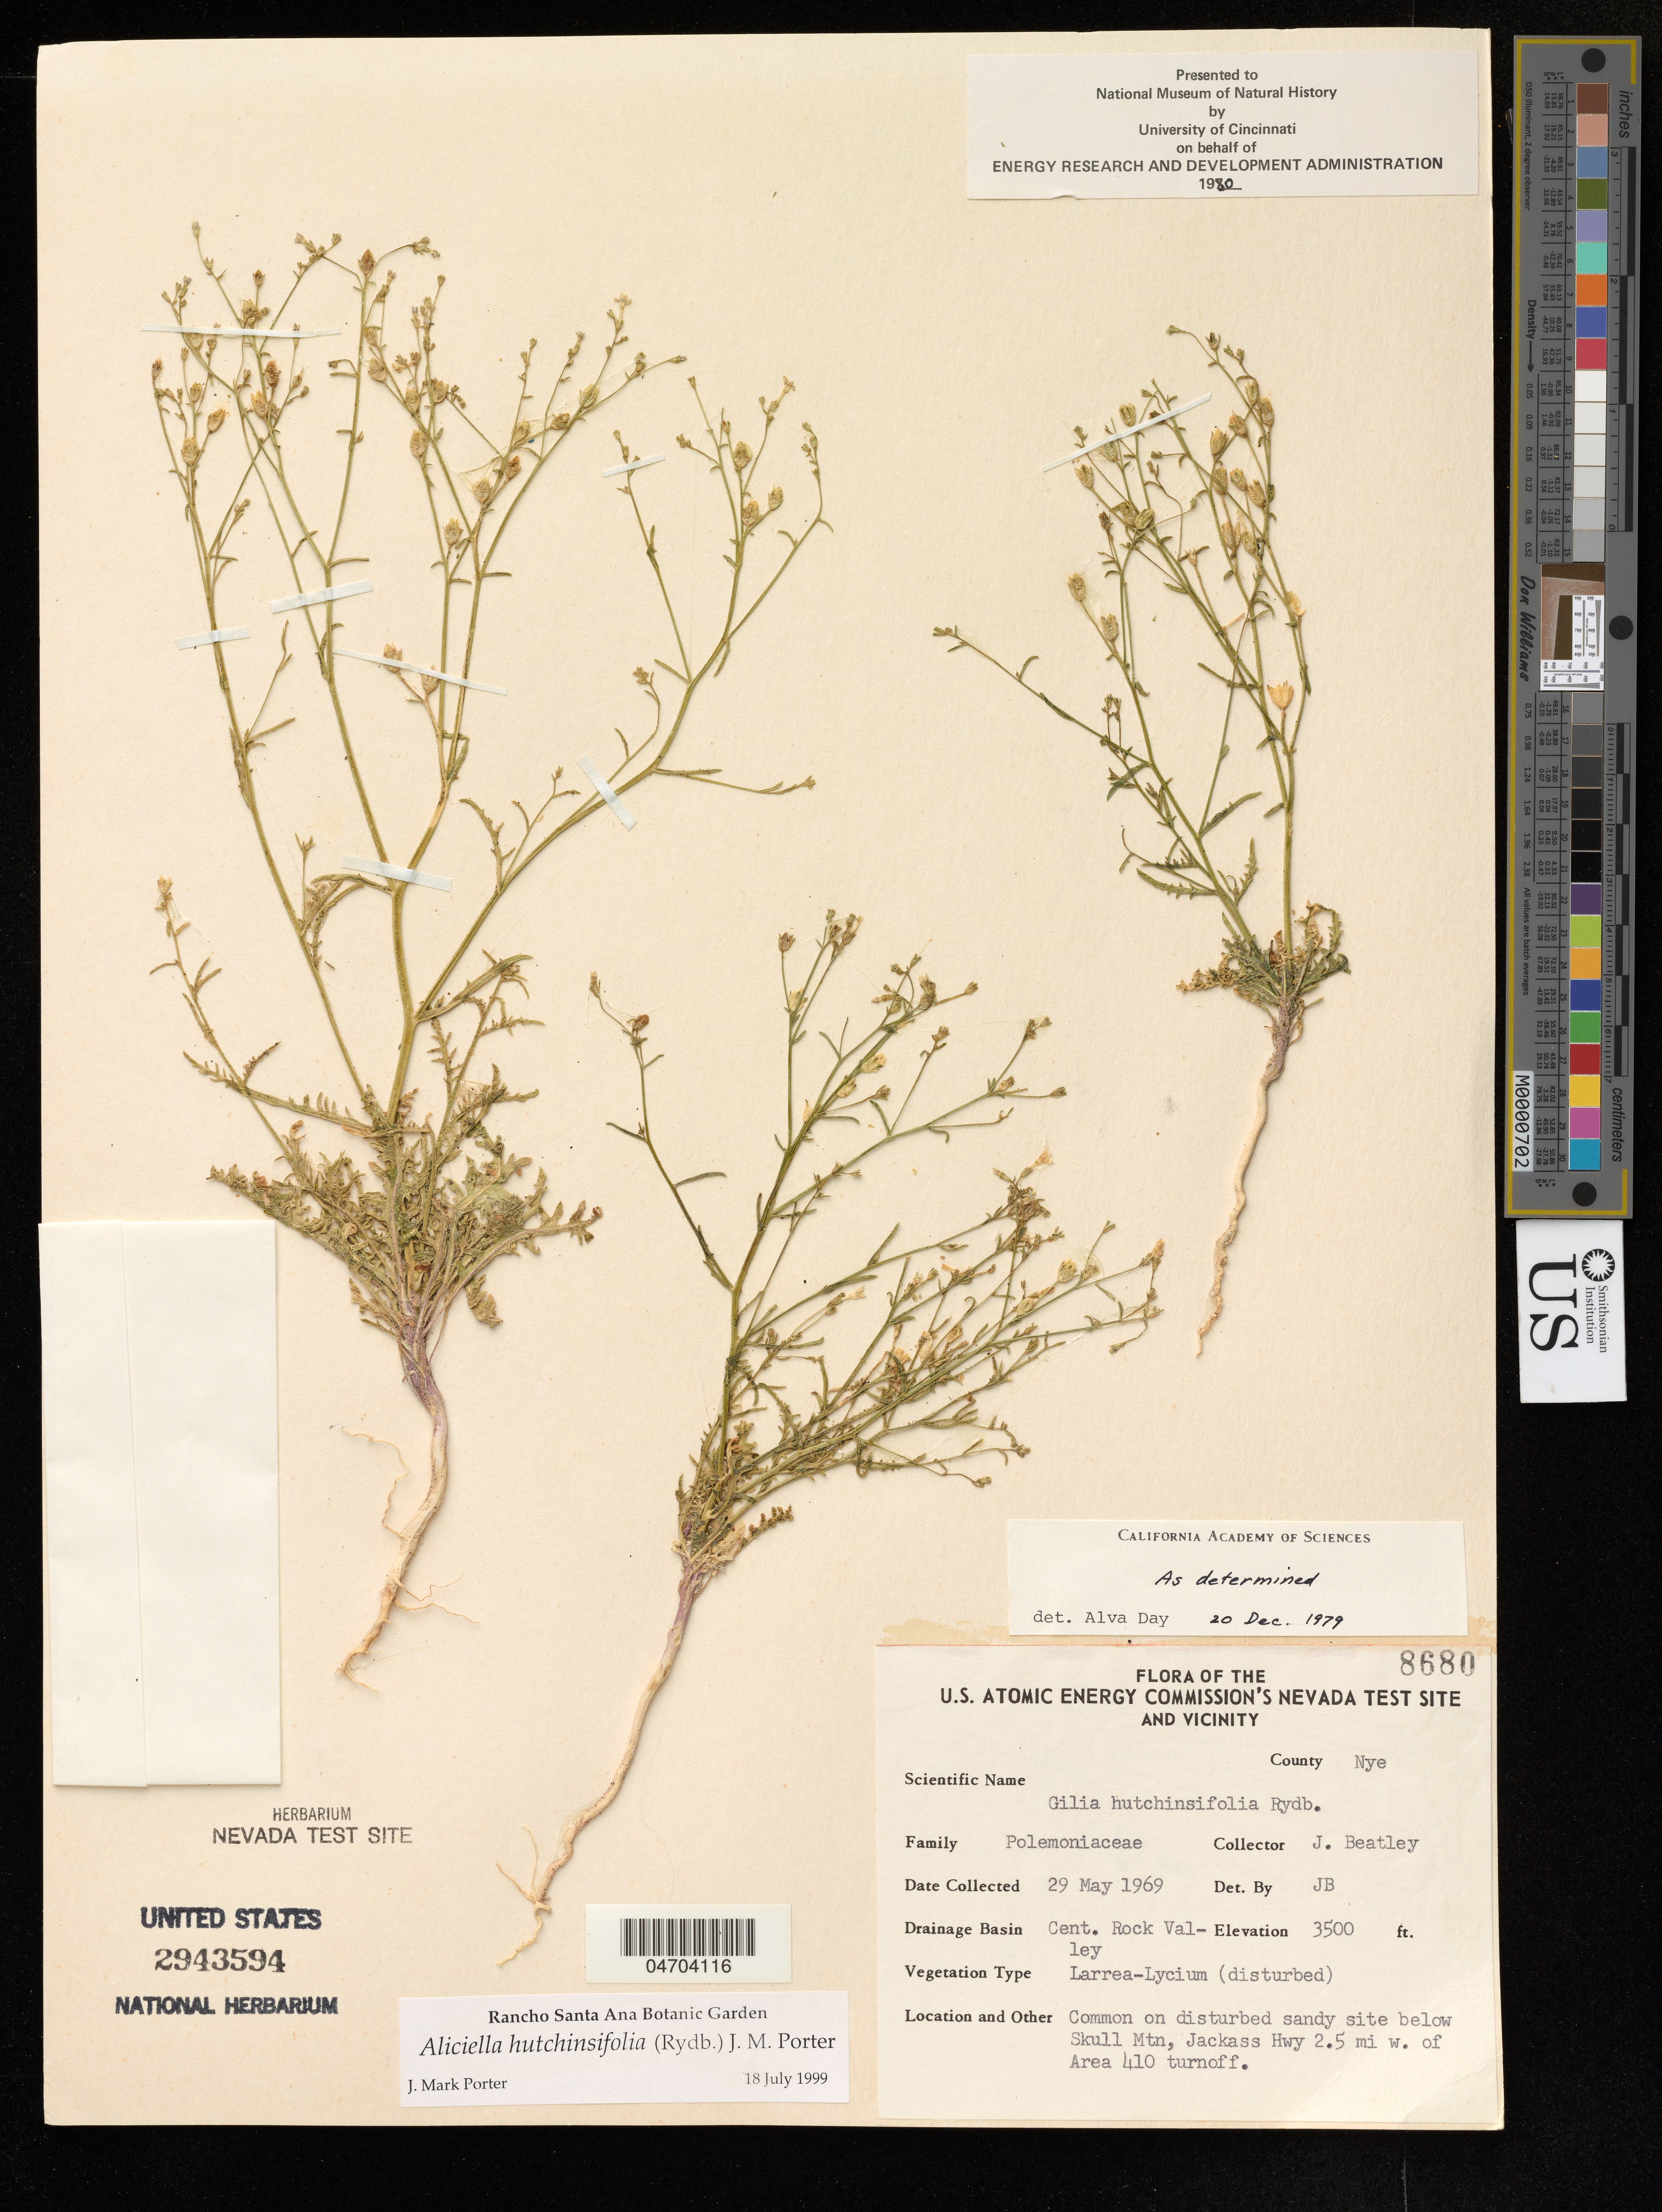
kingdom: Plantae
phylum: Tracheophyta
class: Magnoliopsida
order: Ericales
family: Polemoniaceae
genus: Aliciella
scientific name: Aliciella hutchinsifolia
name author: (Rydb.) J.M. Porter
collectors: J. Beatley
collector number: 8680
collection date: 1969-05-29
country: United States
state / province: Nevada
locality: The U. S. Atomic Energy Commission's Nevada Test Site and Vicinity. County Nye. Drainage Basin Cent. Rock Valley. Common on disturbed sandy site below Skull Mtn, Jackass Hwy 2.5 mi w. of Area 410 turnoff.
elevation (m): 1067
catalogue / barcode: US 2943594